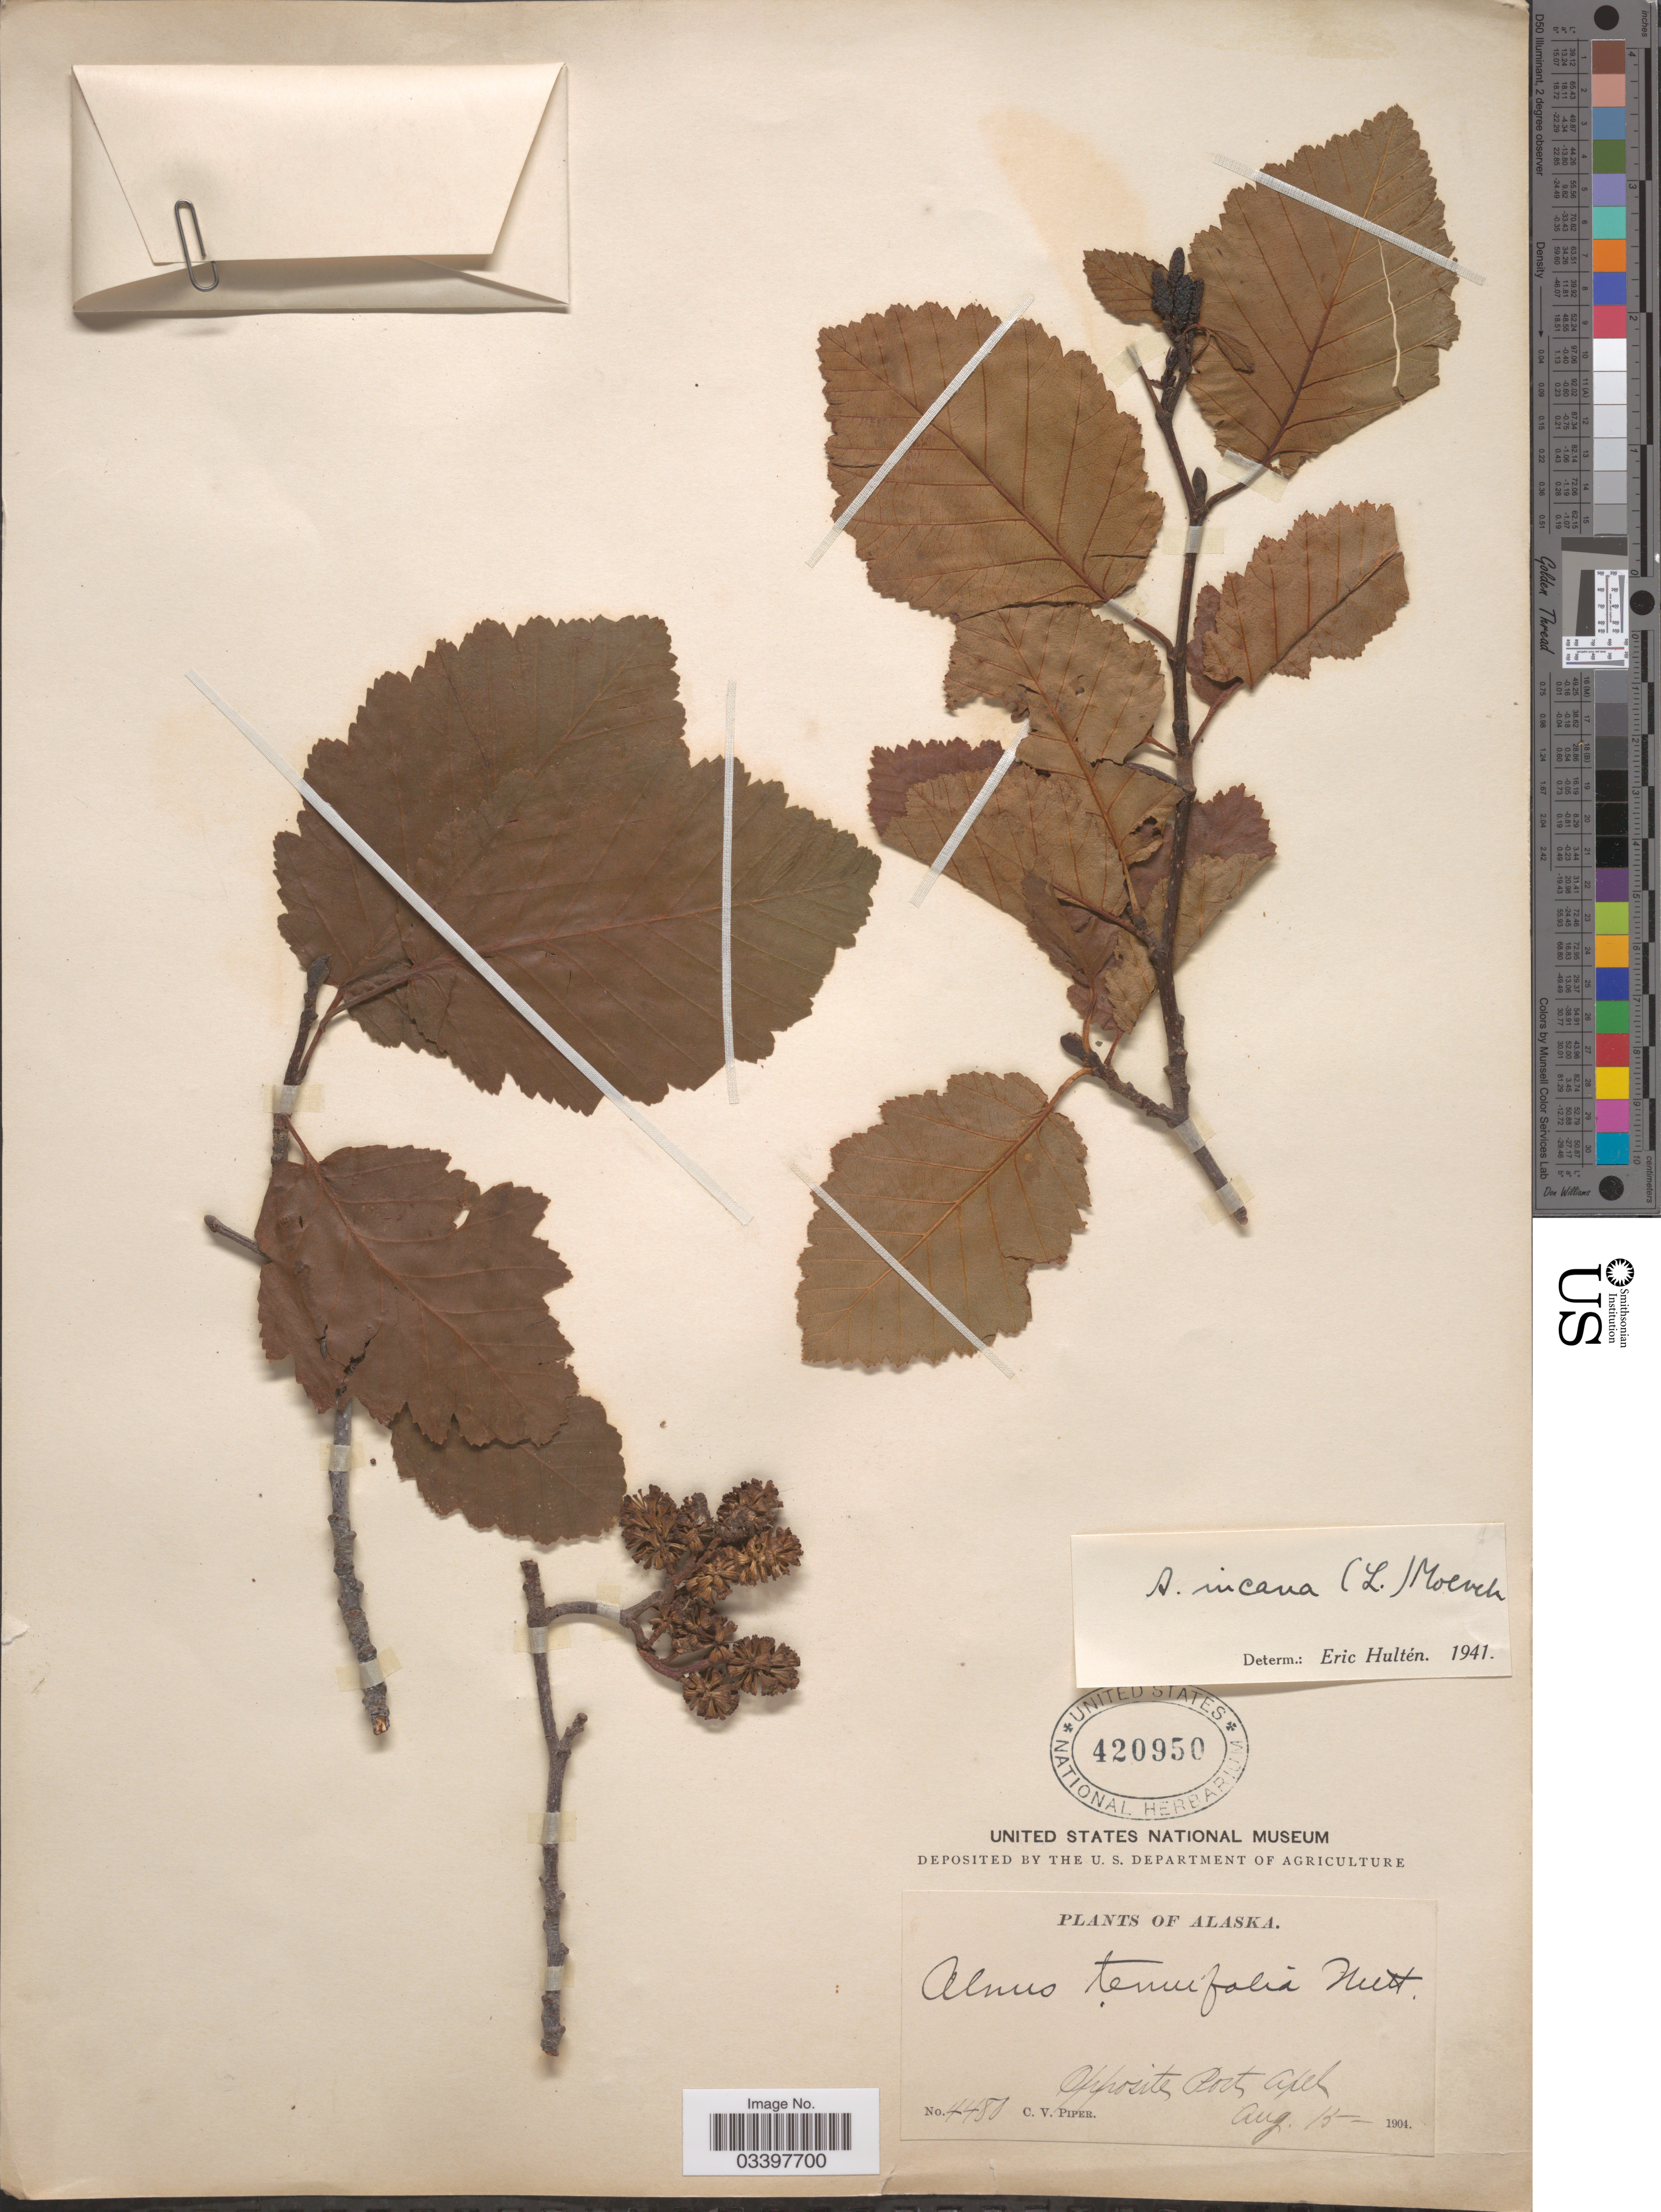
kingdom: Plantae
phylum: Tracheophyta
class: Magnoliopsida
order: Fagales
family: Betulaceae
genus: Alnus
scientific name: Alnus incana subsp. rugosa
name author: (Du Roi) R.T. Clausen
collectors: C. V. Piper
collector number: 4480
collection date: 1904-08-15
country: United States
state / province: Alaska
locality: Opposite Port Axel.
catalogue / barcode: US 420950